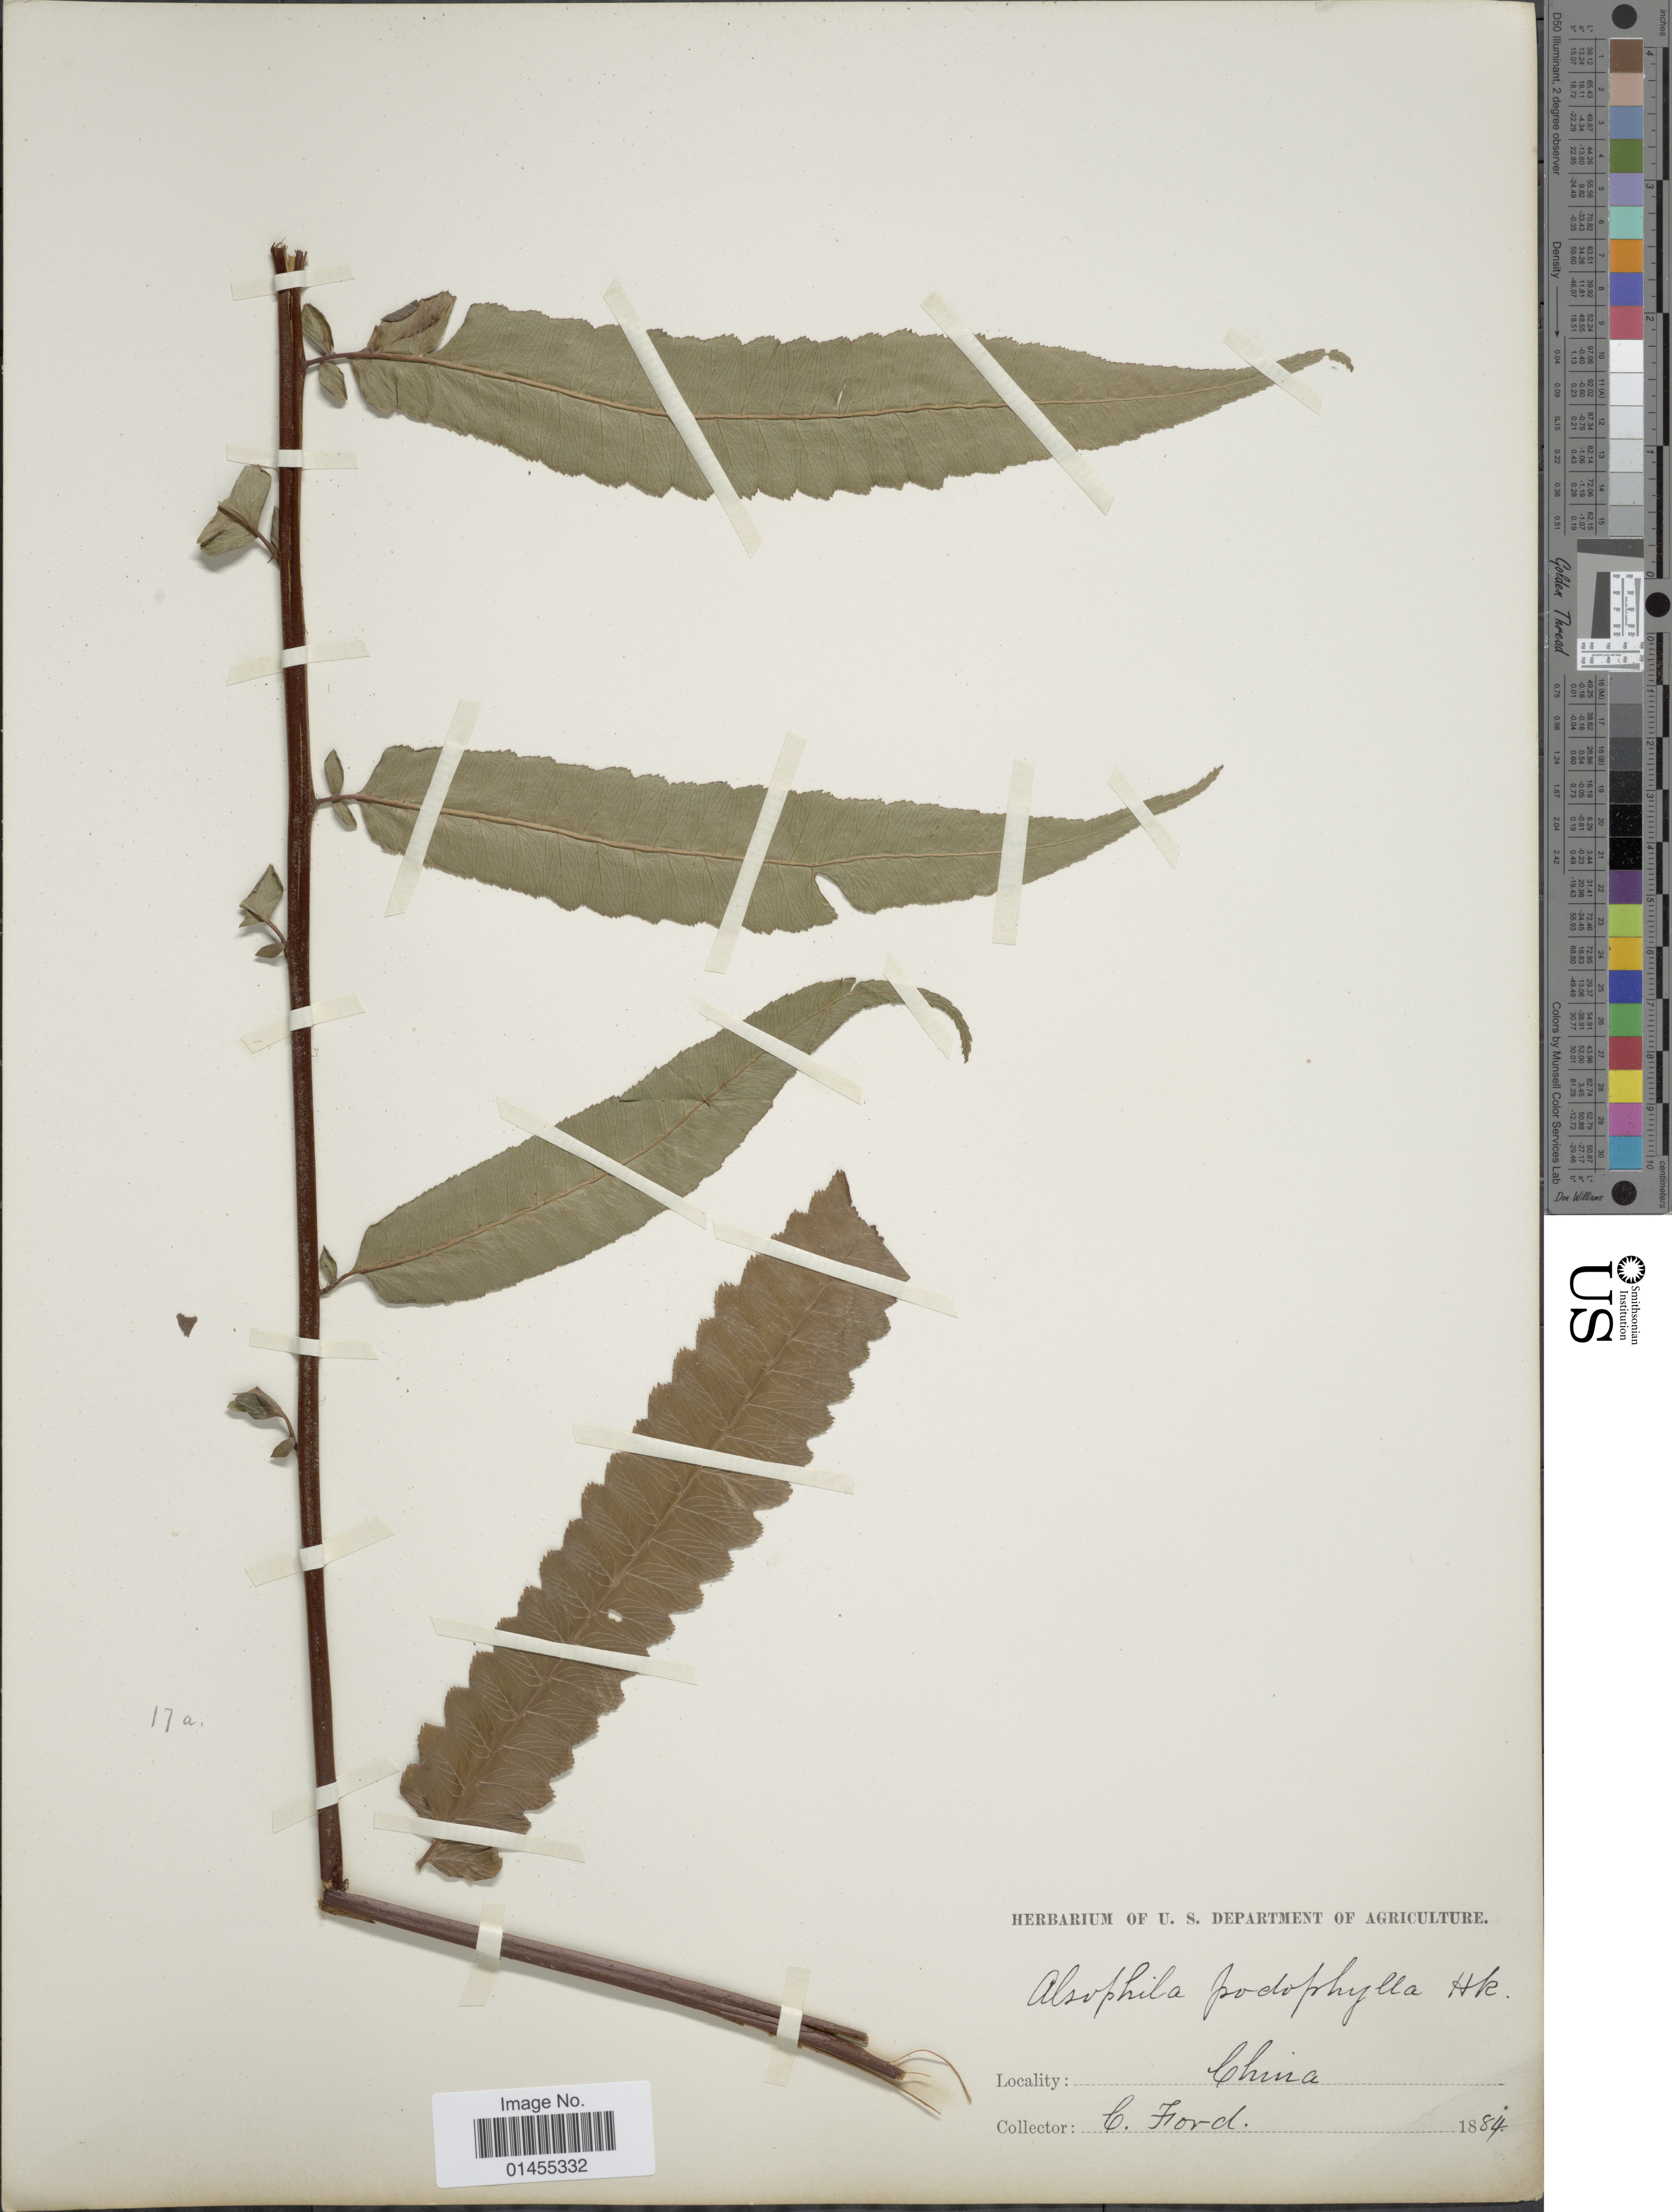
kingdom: Plantae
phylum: Tracheophyta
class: Polypodiopsida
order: Cyatheales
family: Cyatheaceae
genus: Alsophila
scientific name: Alsophila podophylla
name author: Hook.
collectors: C. Ford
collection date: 1884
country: China